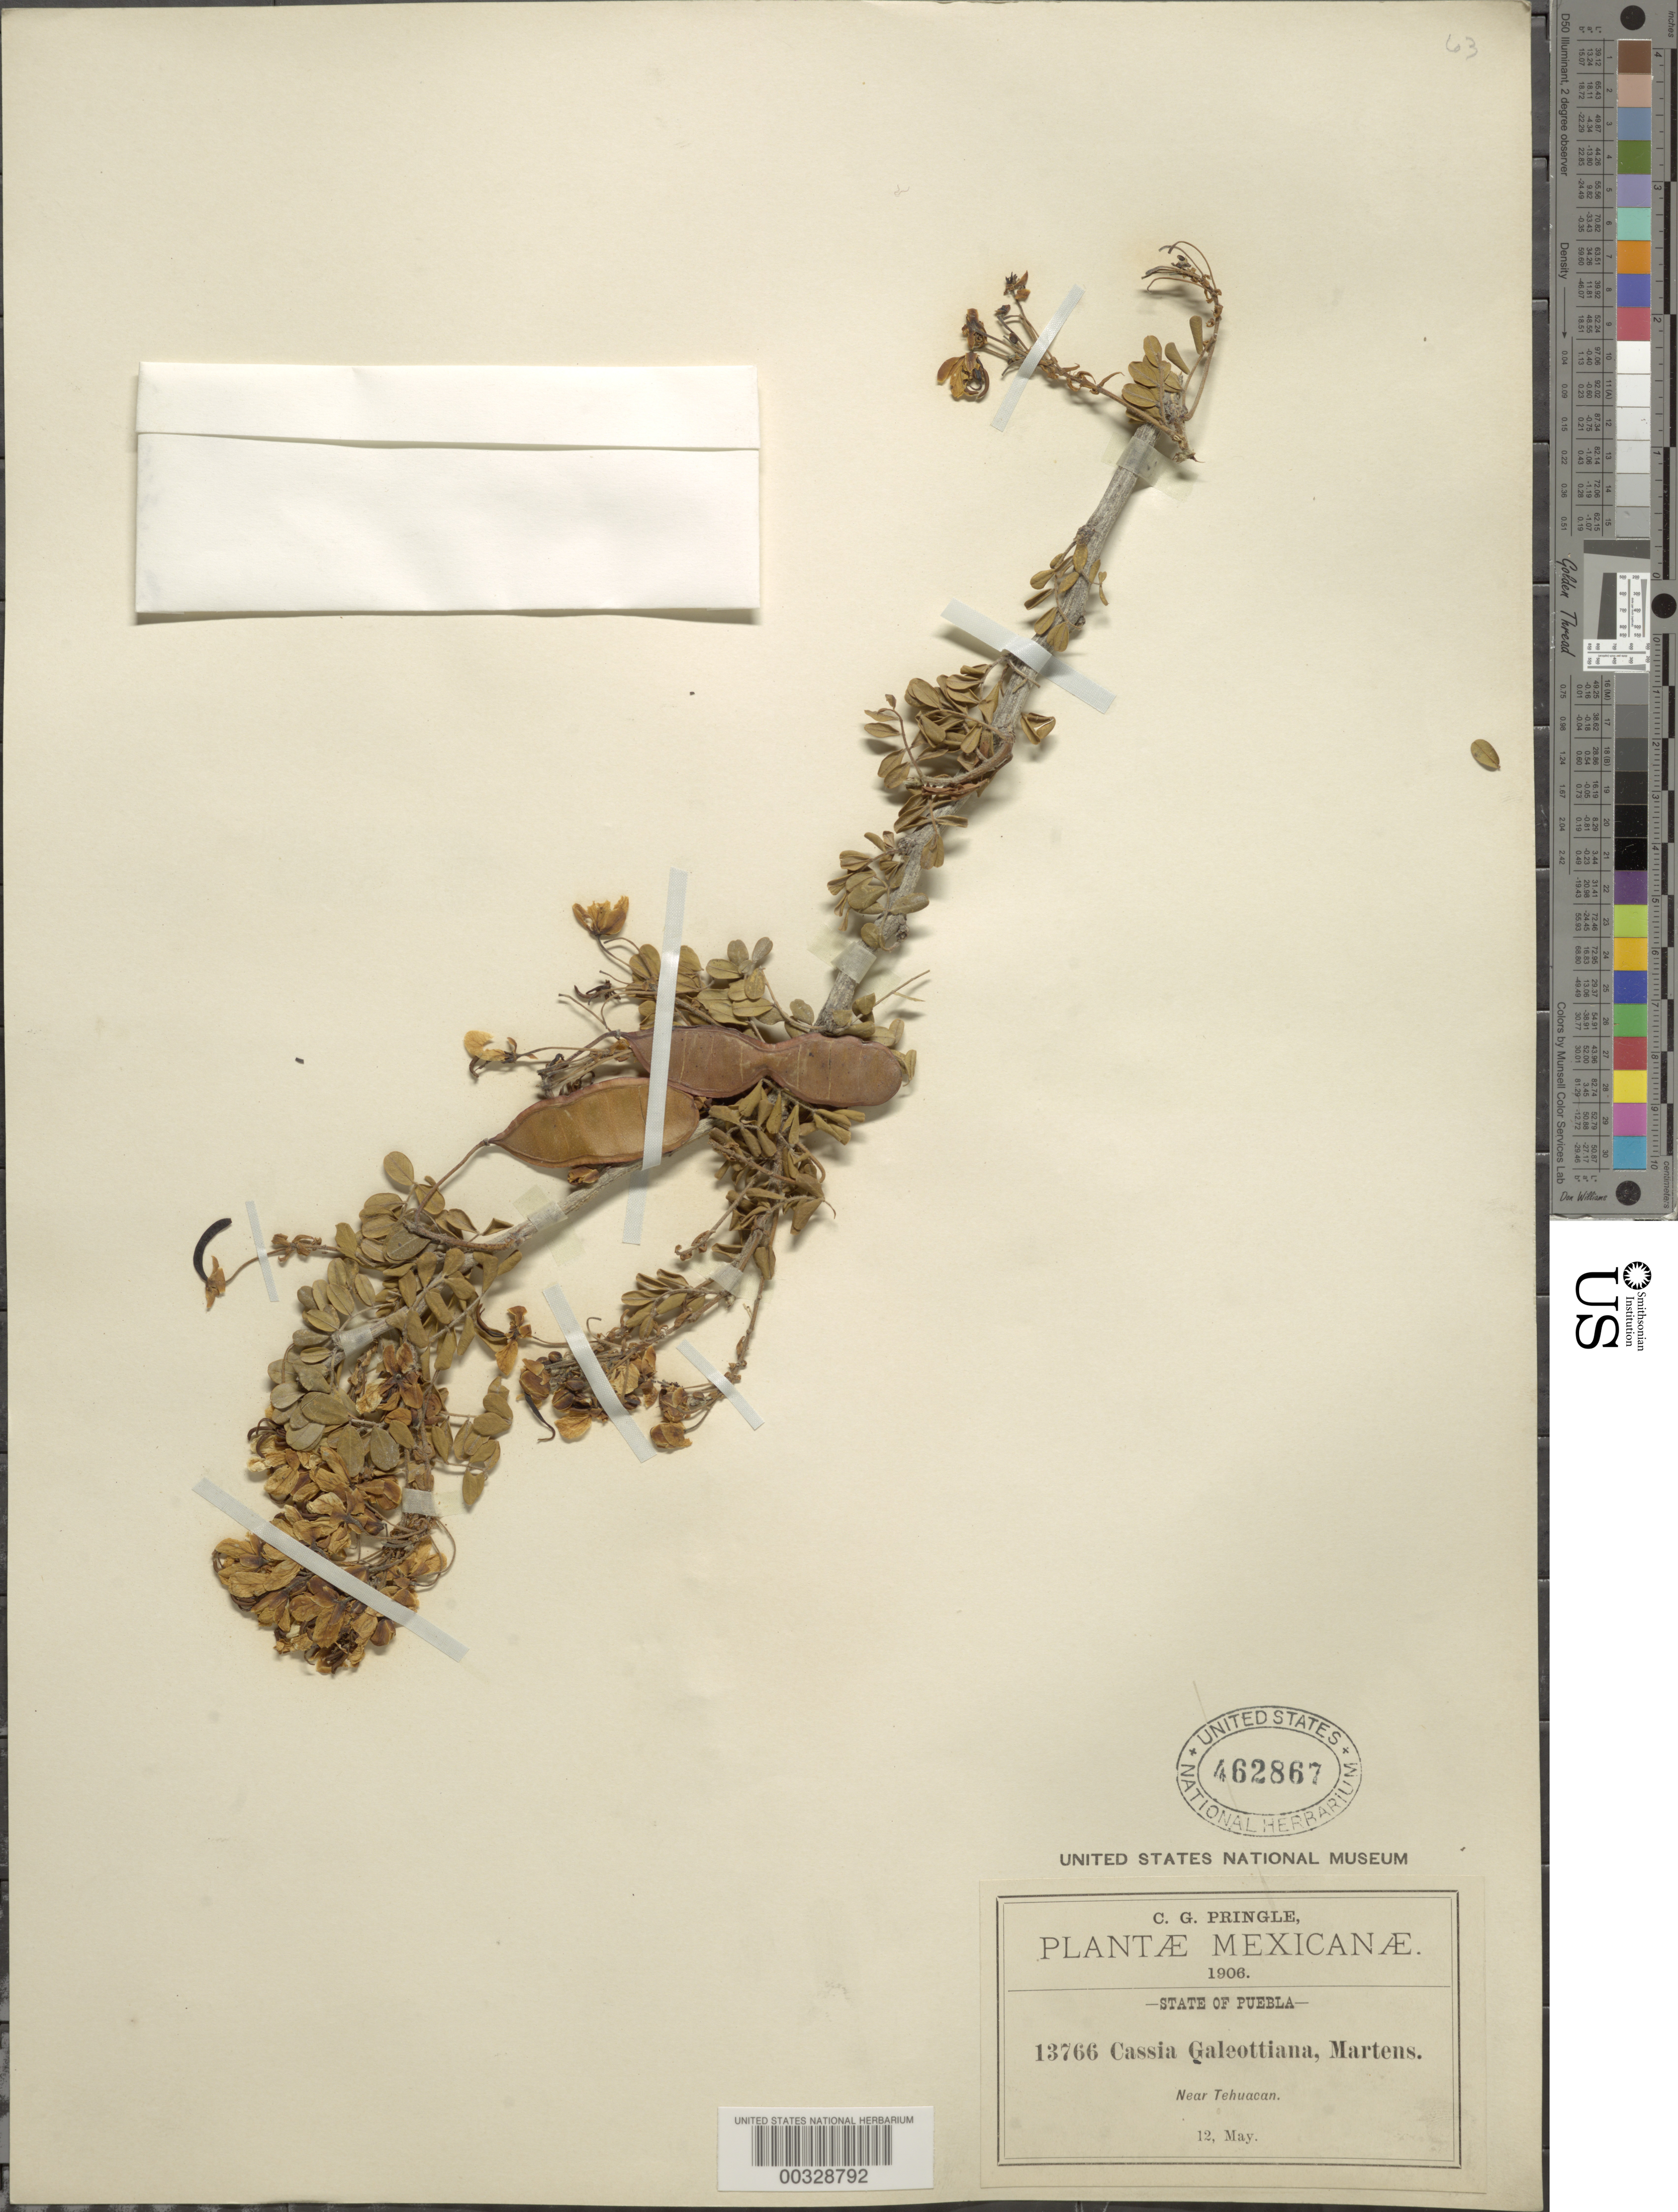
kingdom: Plantae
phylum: Tracheophyta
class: Magnoliopsida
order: Fabales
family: Fabaceae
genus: Senna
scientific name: Senna galeottiana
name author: (M. Martens) H.S. Irwin & Barneby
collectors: C. G. Pringle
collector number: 13766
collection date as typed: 12 May 1906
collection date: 1906-05-12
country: Mexico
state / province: Puebla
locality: Near Tehuacan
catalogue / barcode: US 462867